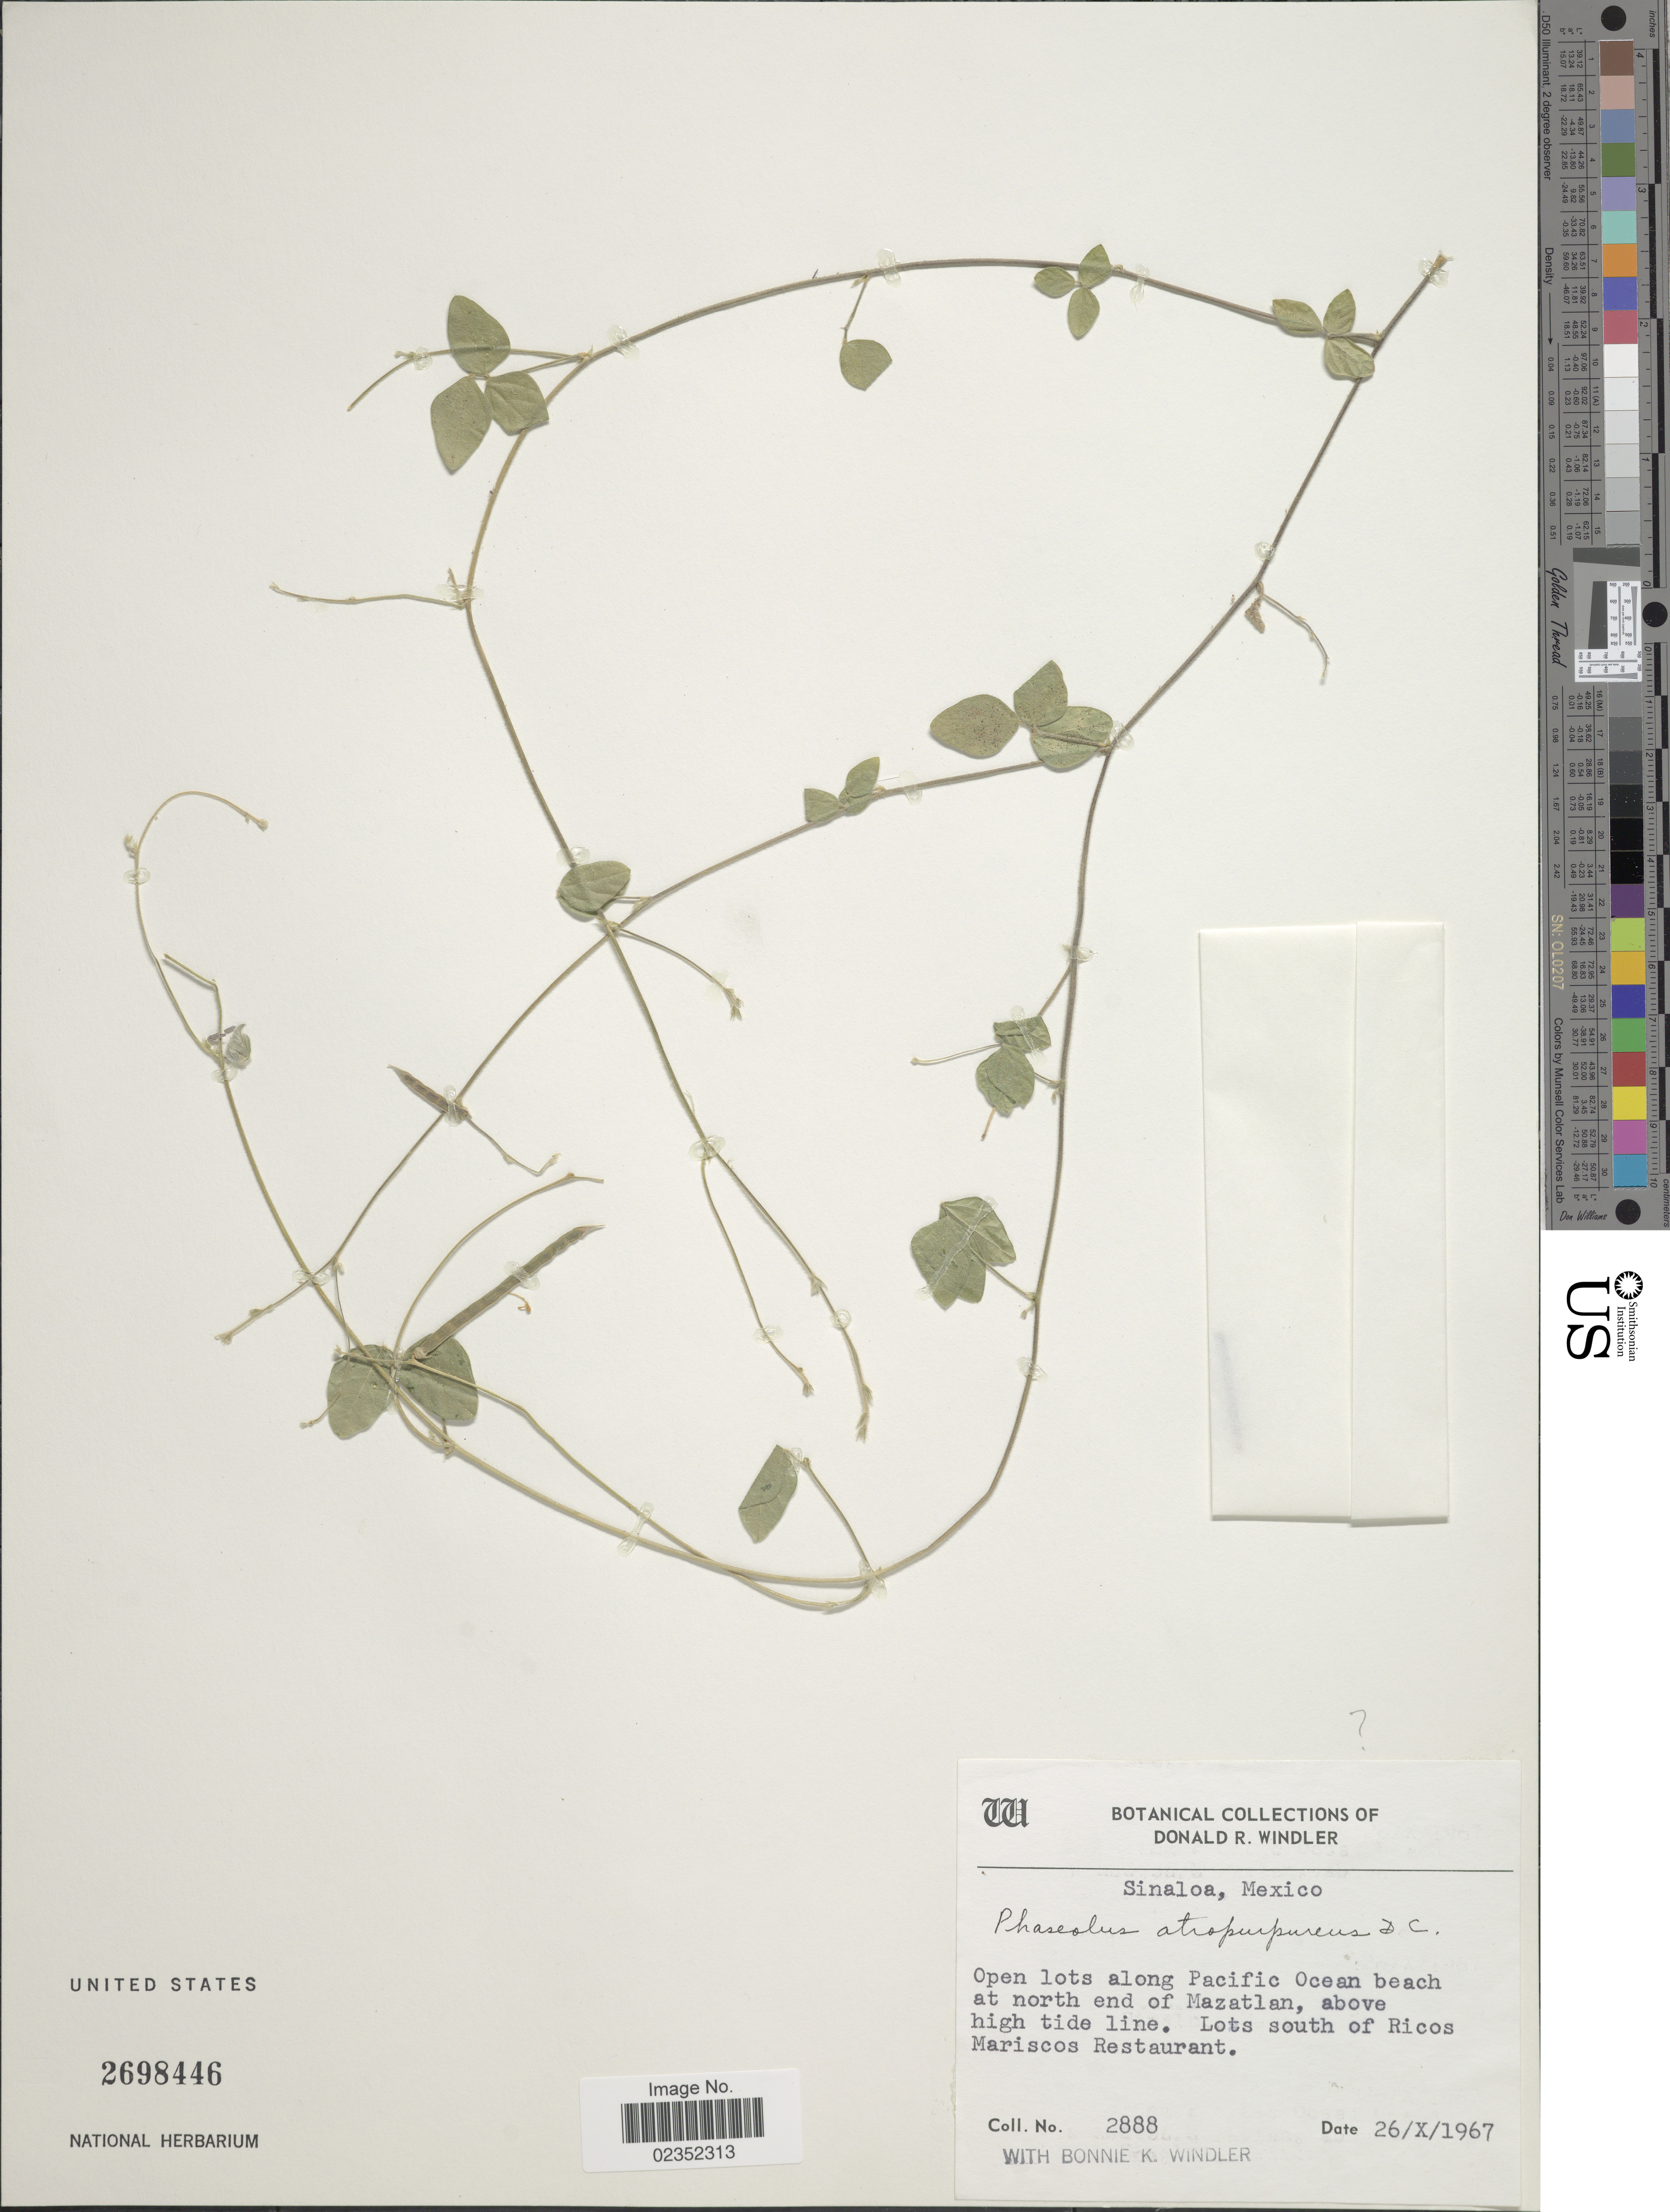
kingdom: Plantae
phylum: Tracheophyta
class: Magnoliopsida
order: Fabales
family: Fabaceae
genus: Macroptilium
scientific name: Macroptilium atropurpureum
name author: (DC.) Urb.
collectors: D. R. Windler & Windler, B. K.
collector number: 2888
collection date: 1967-10-26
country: Mexico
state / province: Sinaloa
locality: Open lots along Pacific Ocean beach at north end of Mazatlan, above high tide line. Lots south of Ricos Mariscos Restaurant.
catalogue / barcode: US 2698446